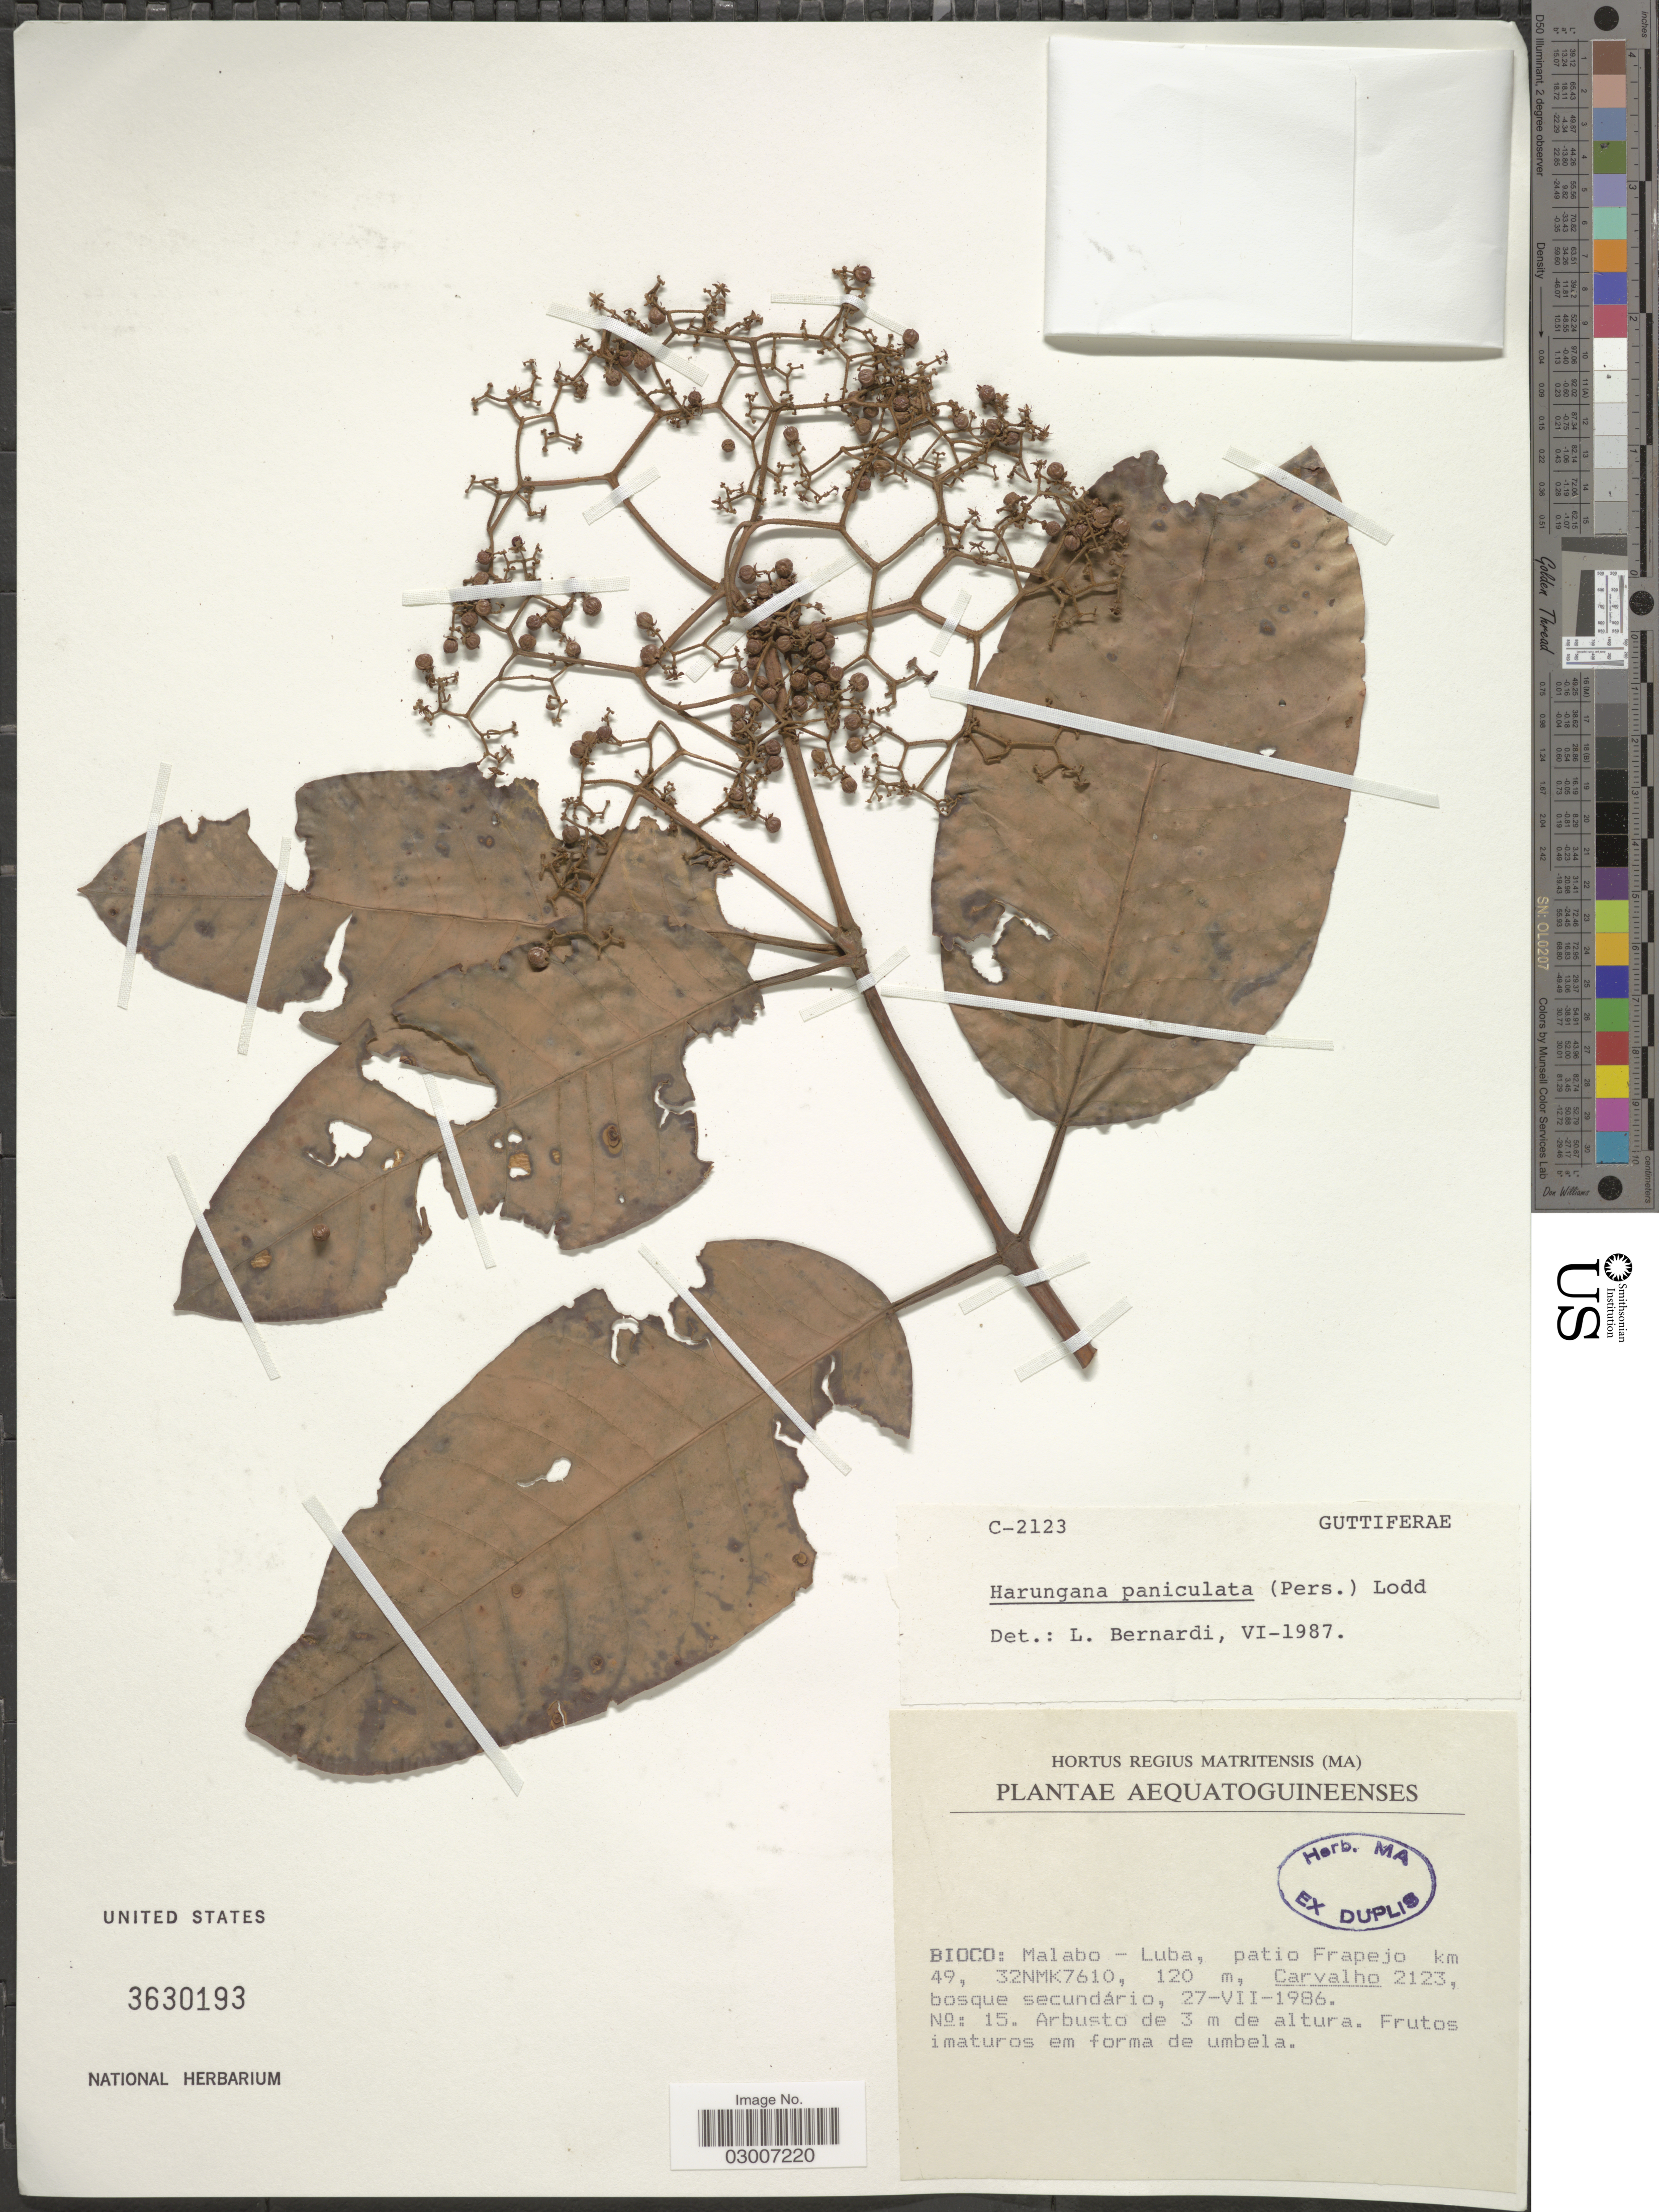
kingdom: Plantae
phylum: Tracheophyta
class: Magnoliopsida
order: Malpighiales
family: Hypericaceae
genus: Harungana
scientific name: Harungana madagascariensis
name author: Lam. ex Poir.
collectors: Carvalho, --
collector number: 2123/15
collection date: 1986-07-27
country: Equatorial Guinea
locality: Aequatoguineenses. Bioco: Malabo - Luba, patio Frapejo km 49, 32NMK7610.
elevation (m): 120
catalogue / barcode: US 3630193